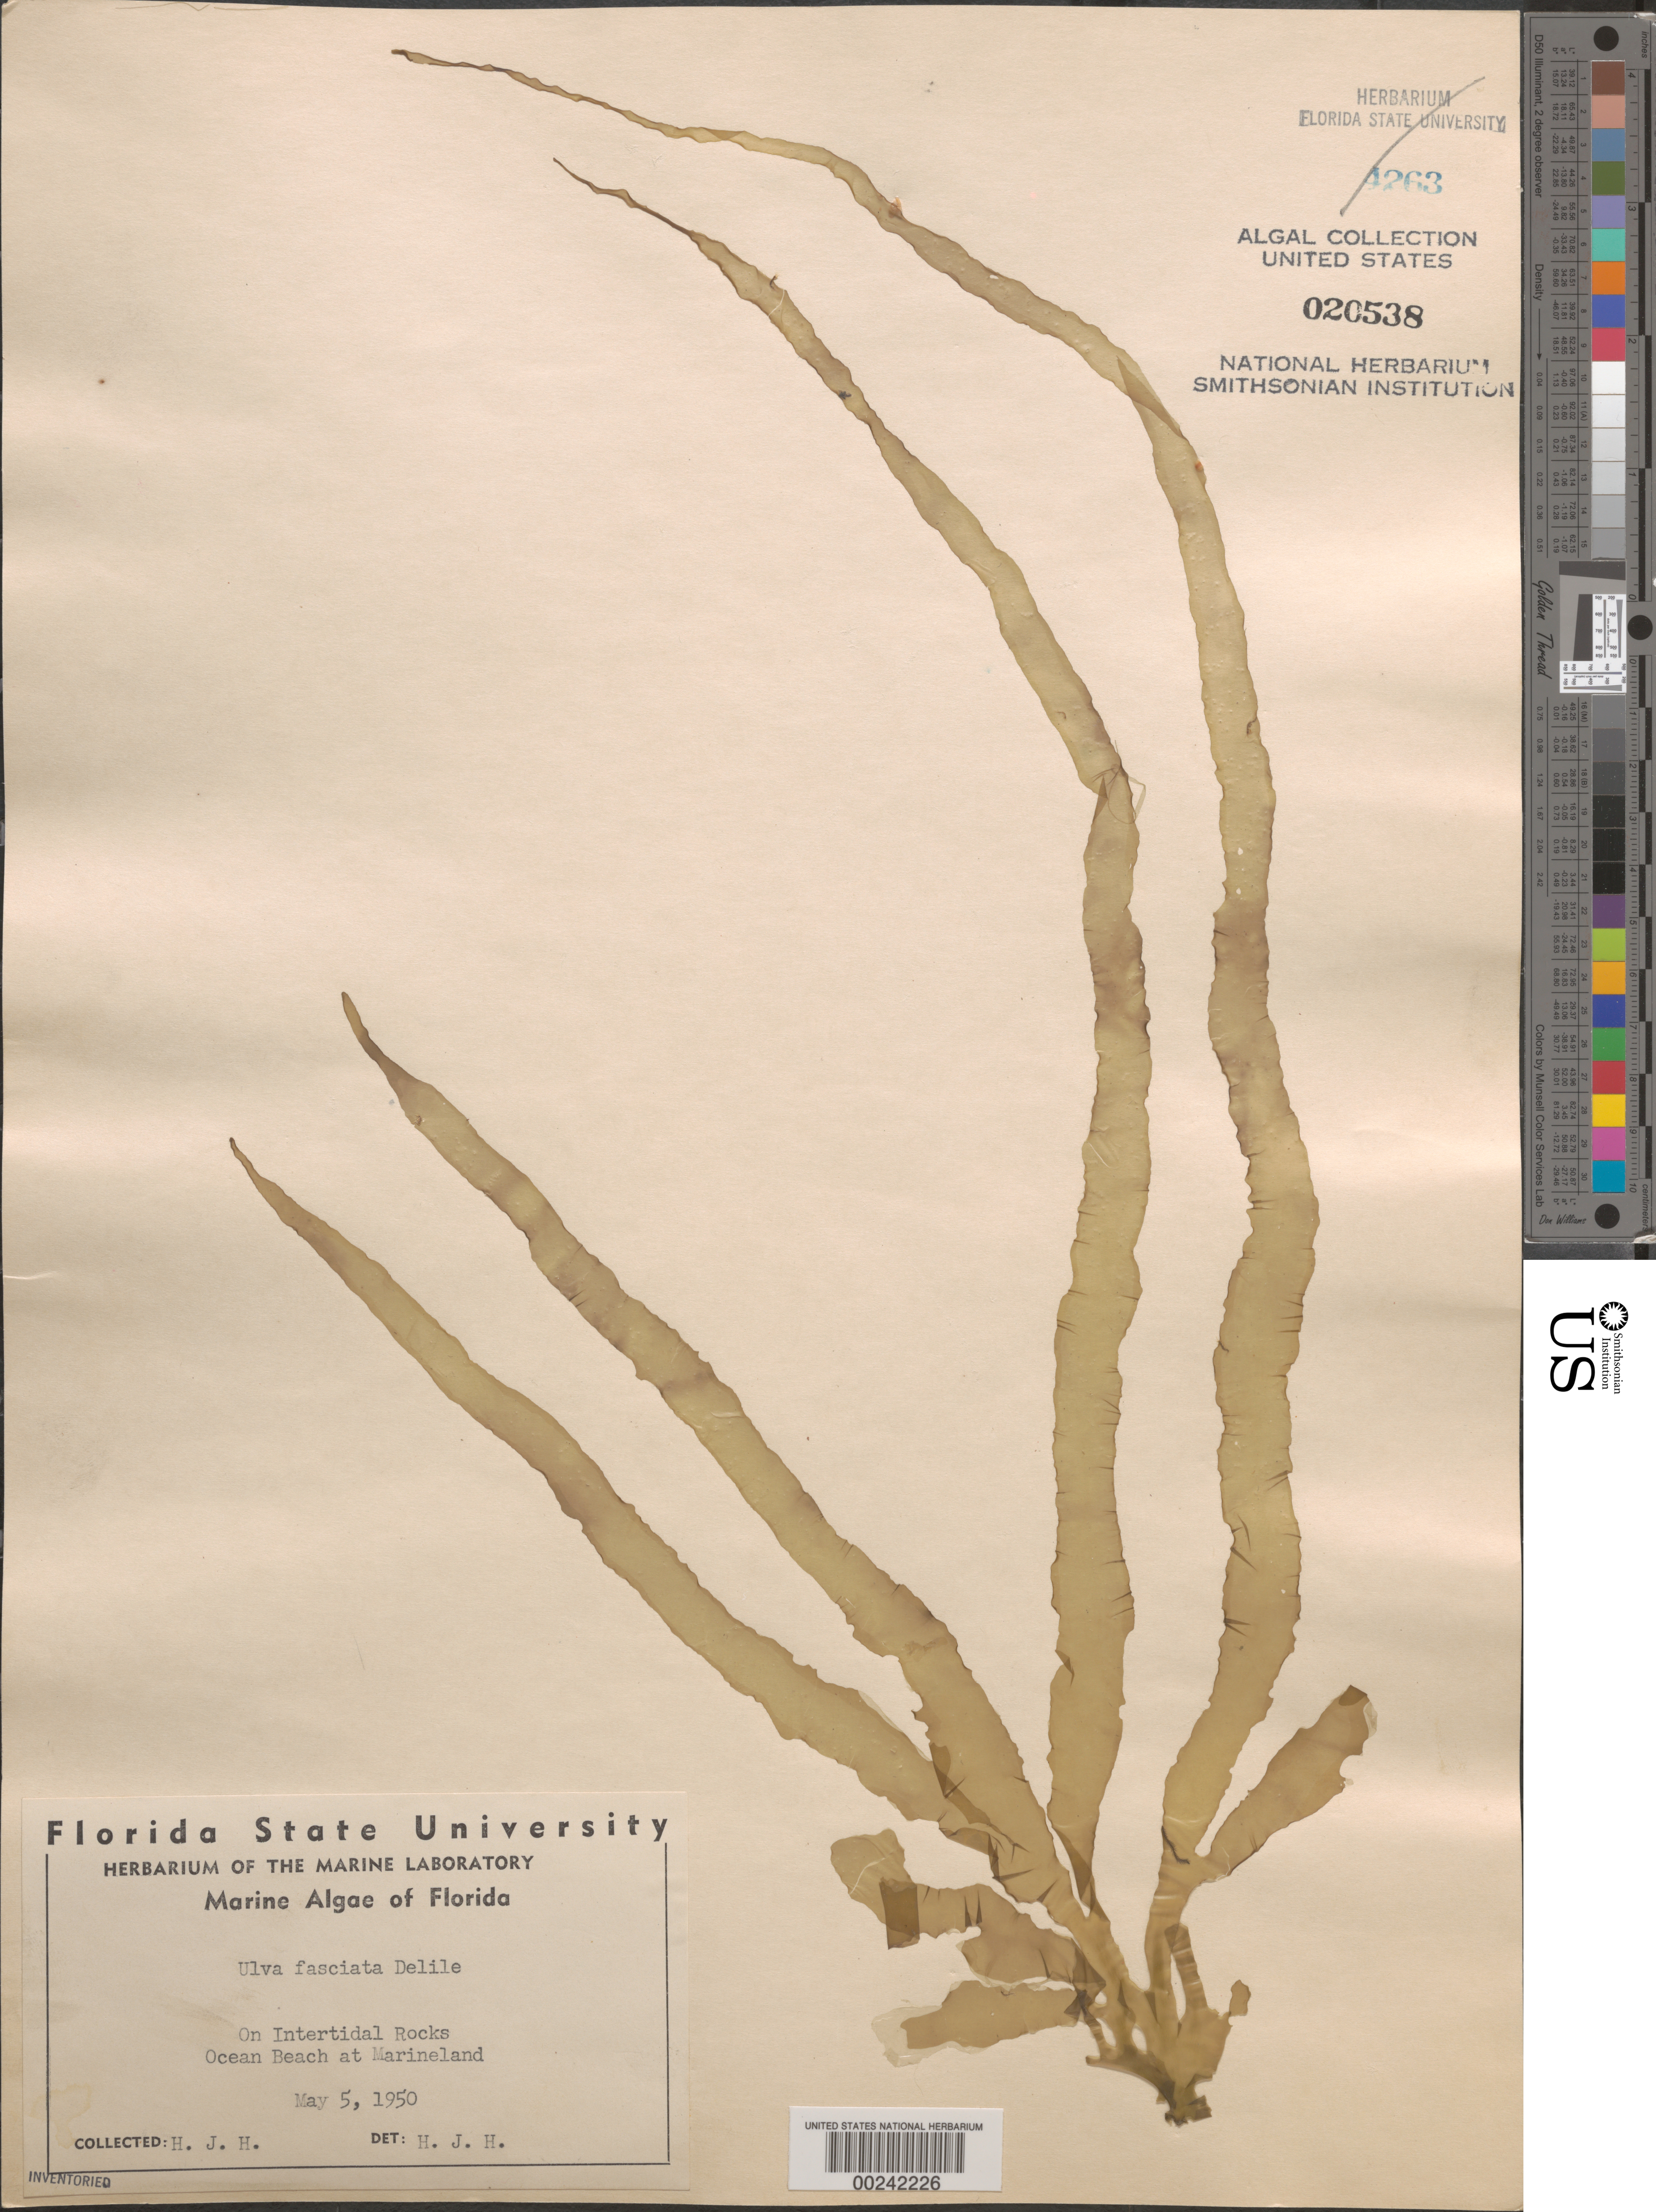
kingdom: Plantae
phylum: Chlorophyta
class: Ulvophyceae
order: Ulvales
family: Ulvaceae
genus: Ulva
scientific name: Ulva lactuca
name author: L.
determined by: Algae name updating Project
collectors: H. J. Humm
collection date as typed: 05 May 1950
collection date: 1950-05-05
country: United States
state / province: Florida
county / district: Flagler County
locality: Marineland ocean beach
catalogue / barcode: US 20538